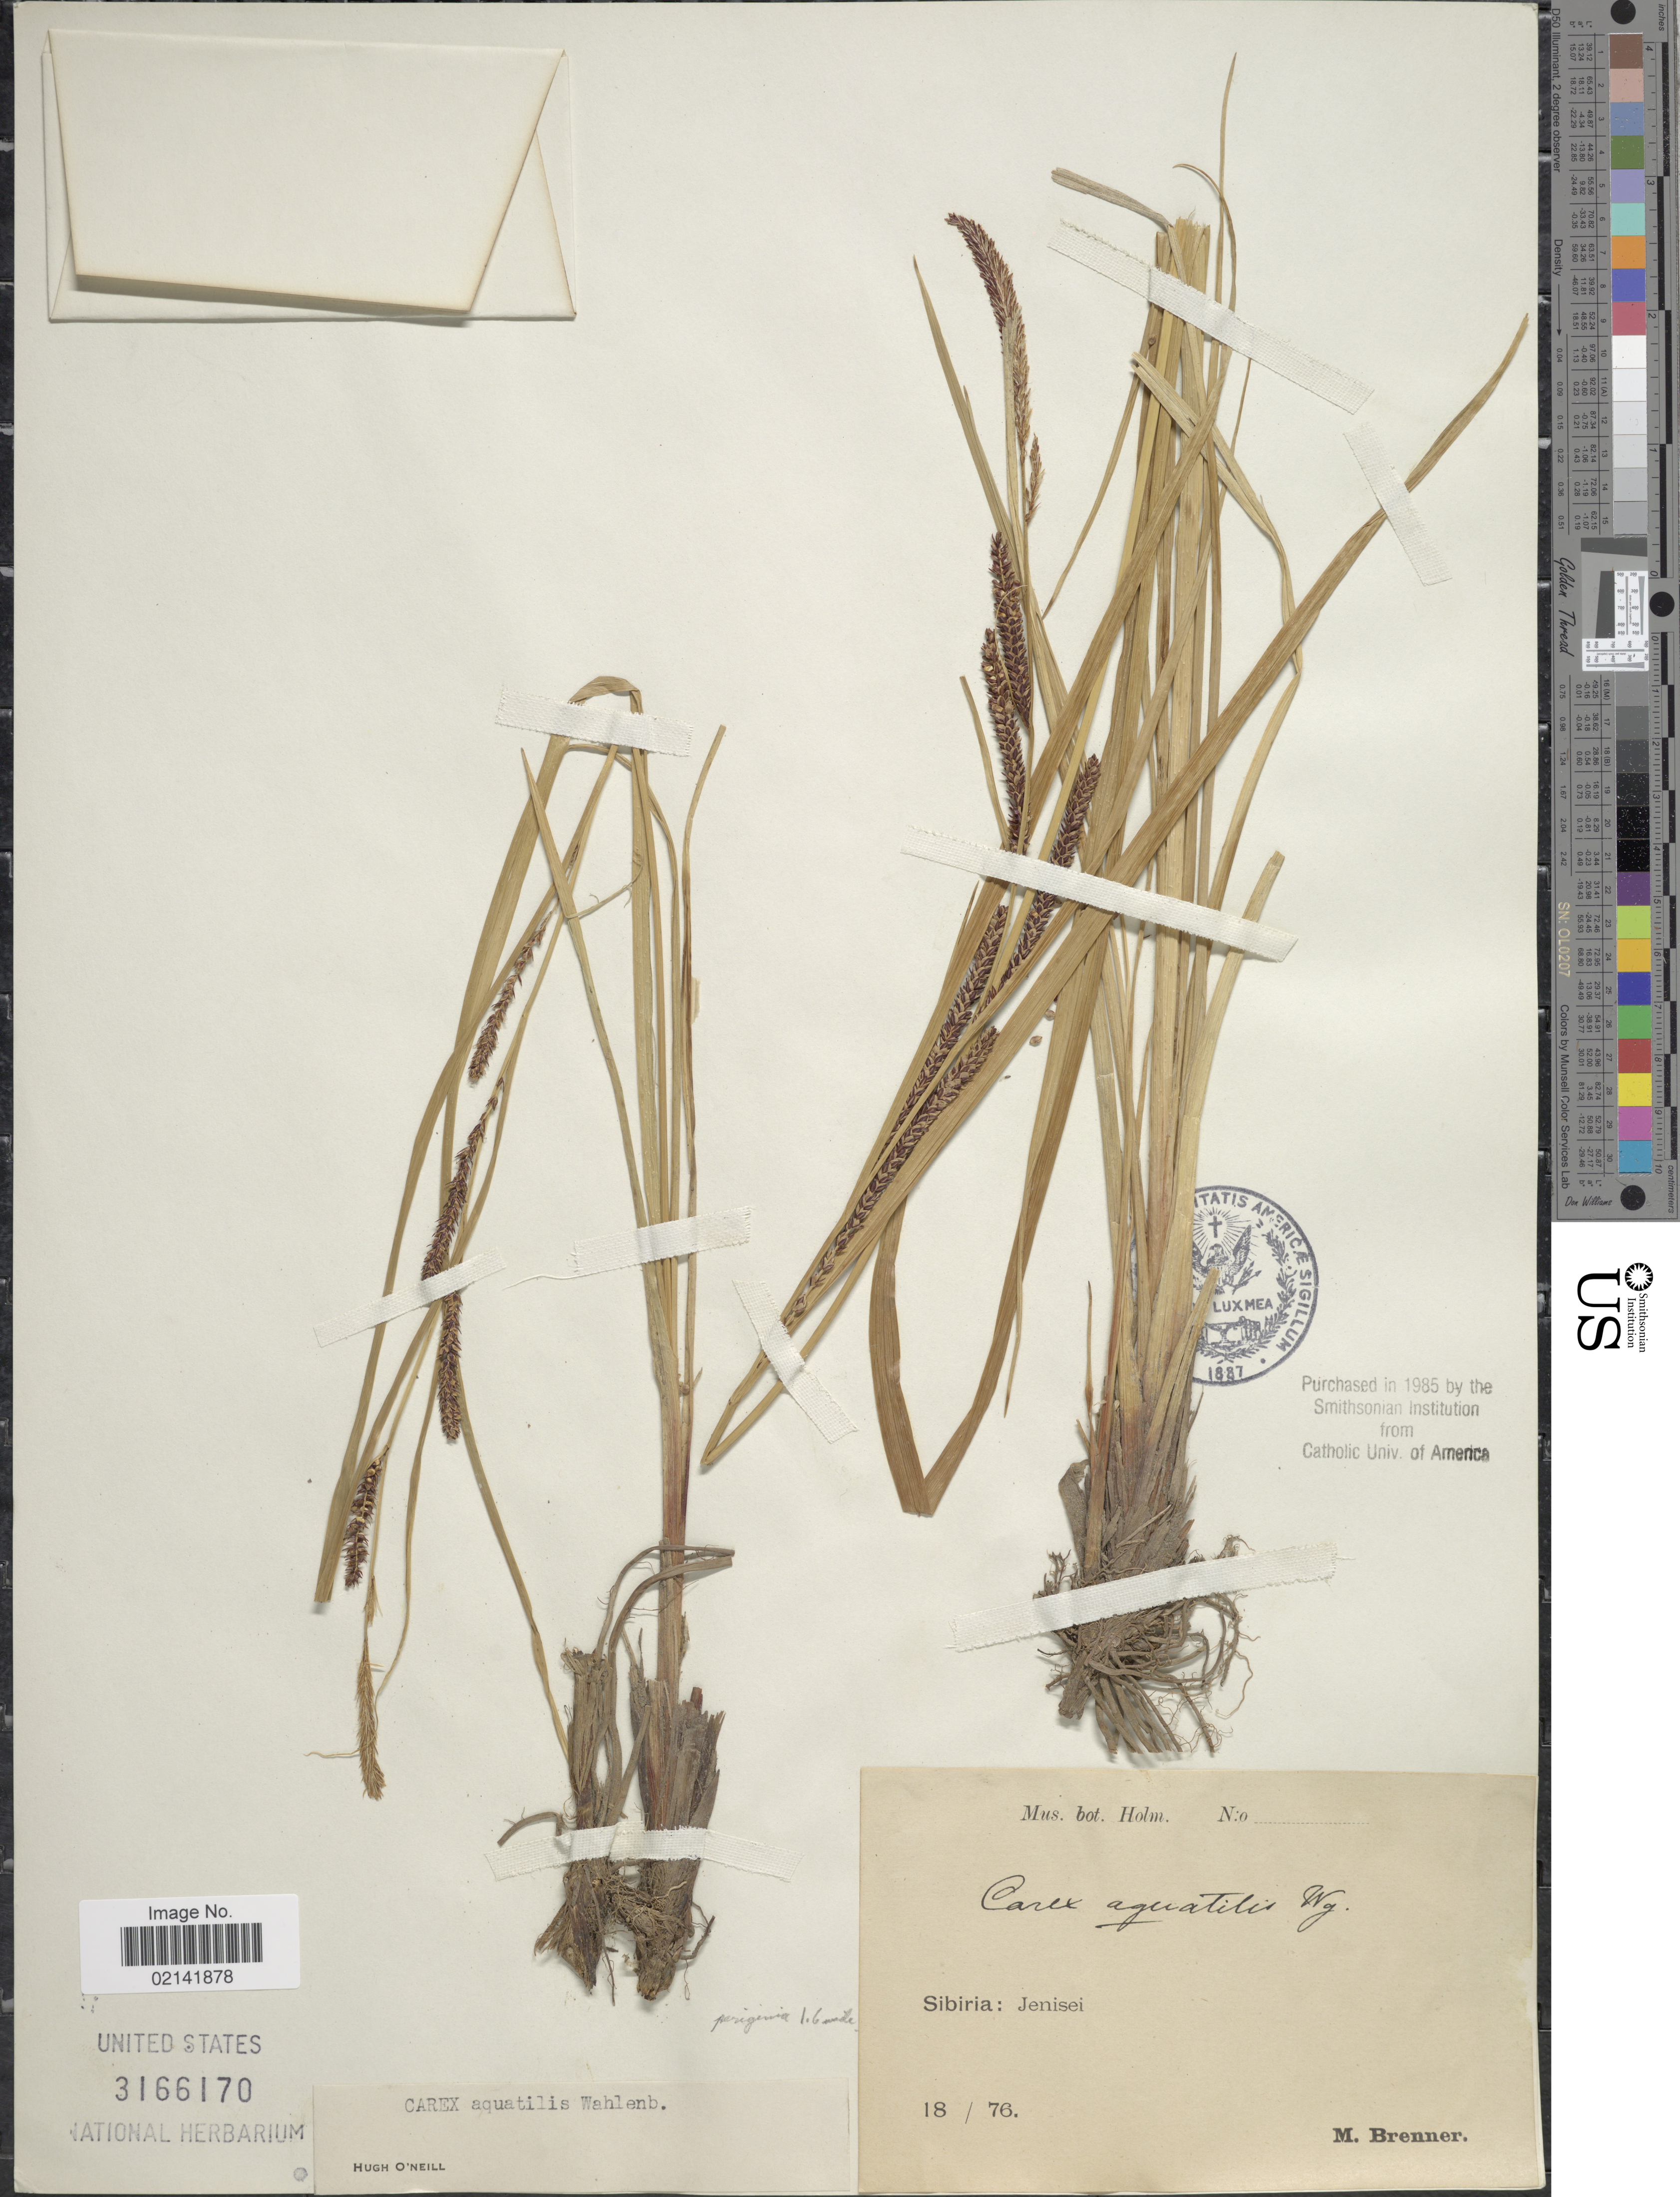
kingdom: Plantae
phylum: Tracheophyta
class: Liliopsida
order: Poales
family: Cyperaceae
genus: Carex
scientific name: Carex aquatilis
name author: Wahlenb.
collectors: M. Brenner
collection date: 1876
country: Russian Federation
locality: Sibiria: Jenisei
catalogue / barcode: US 3166170